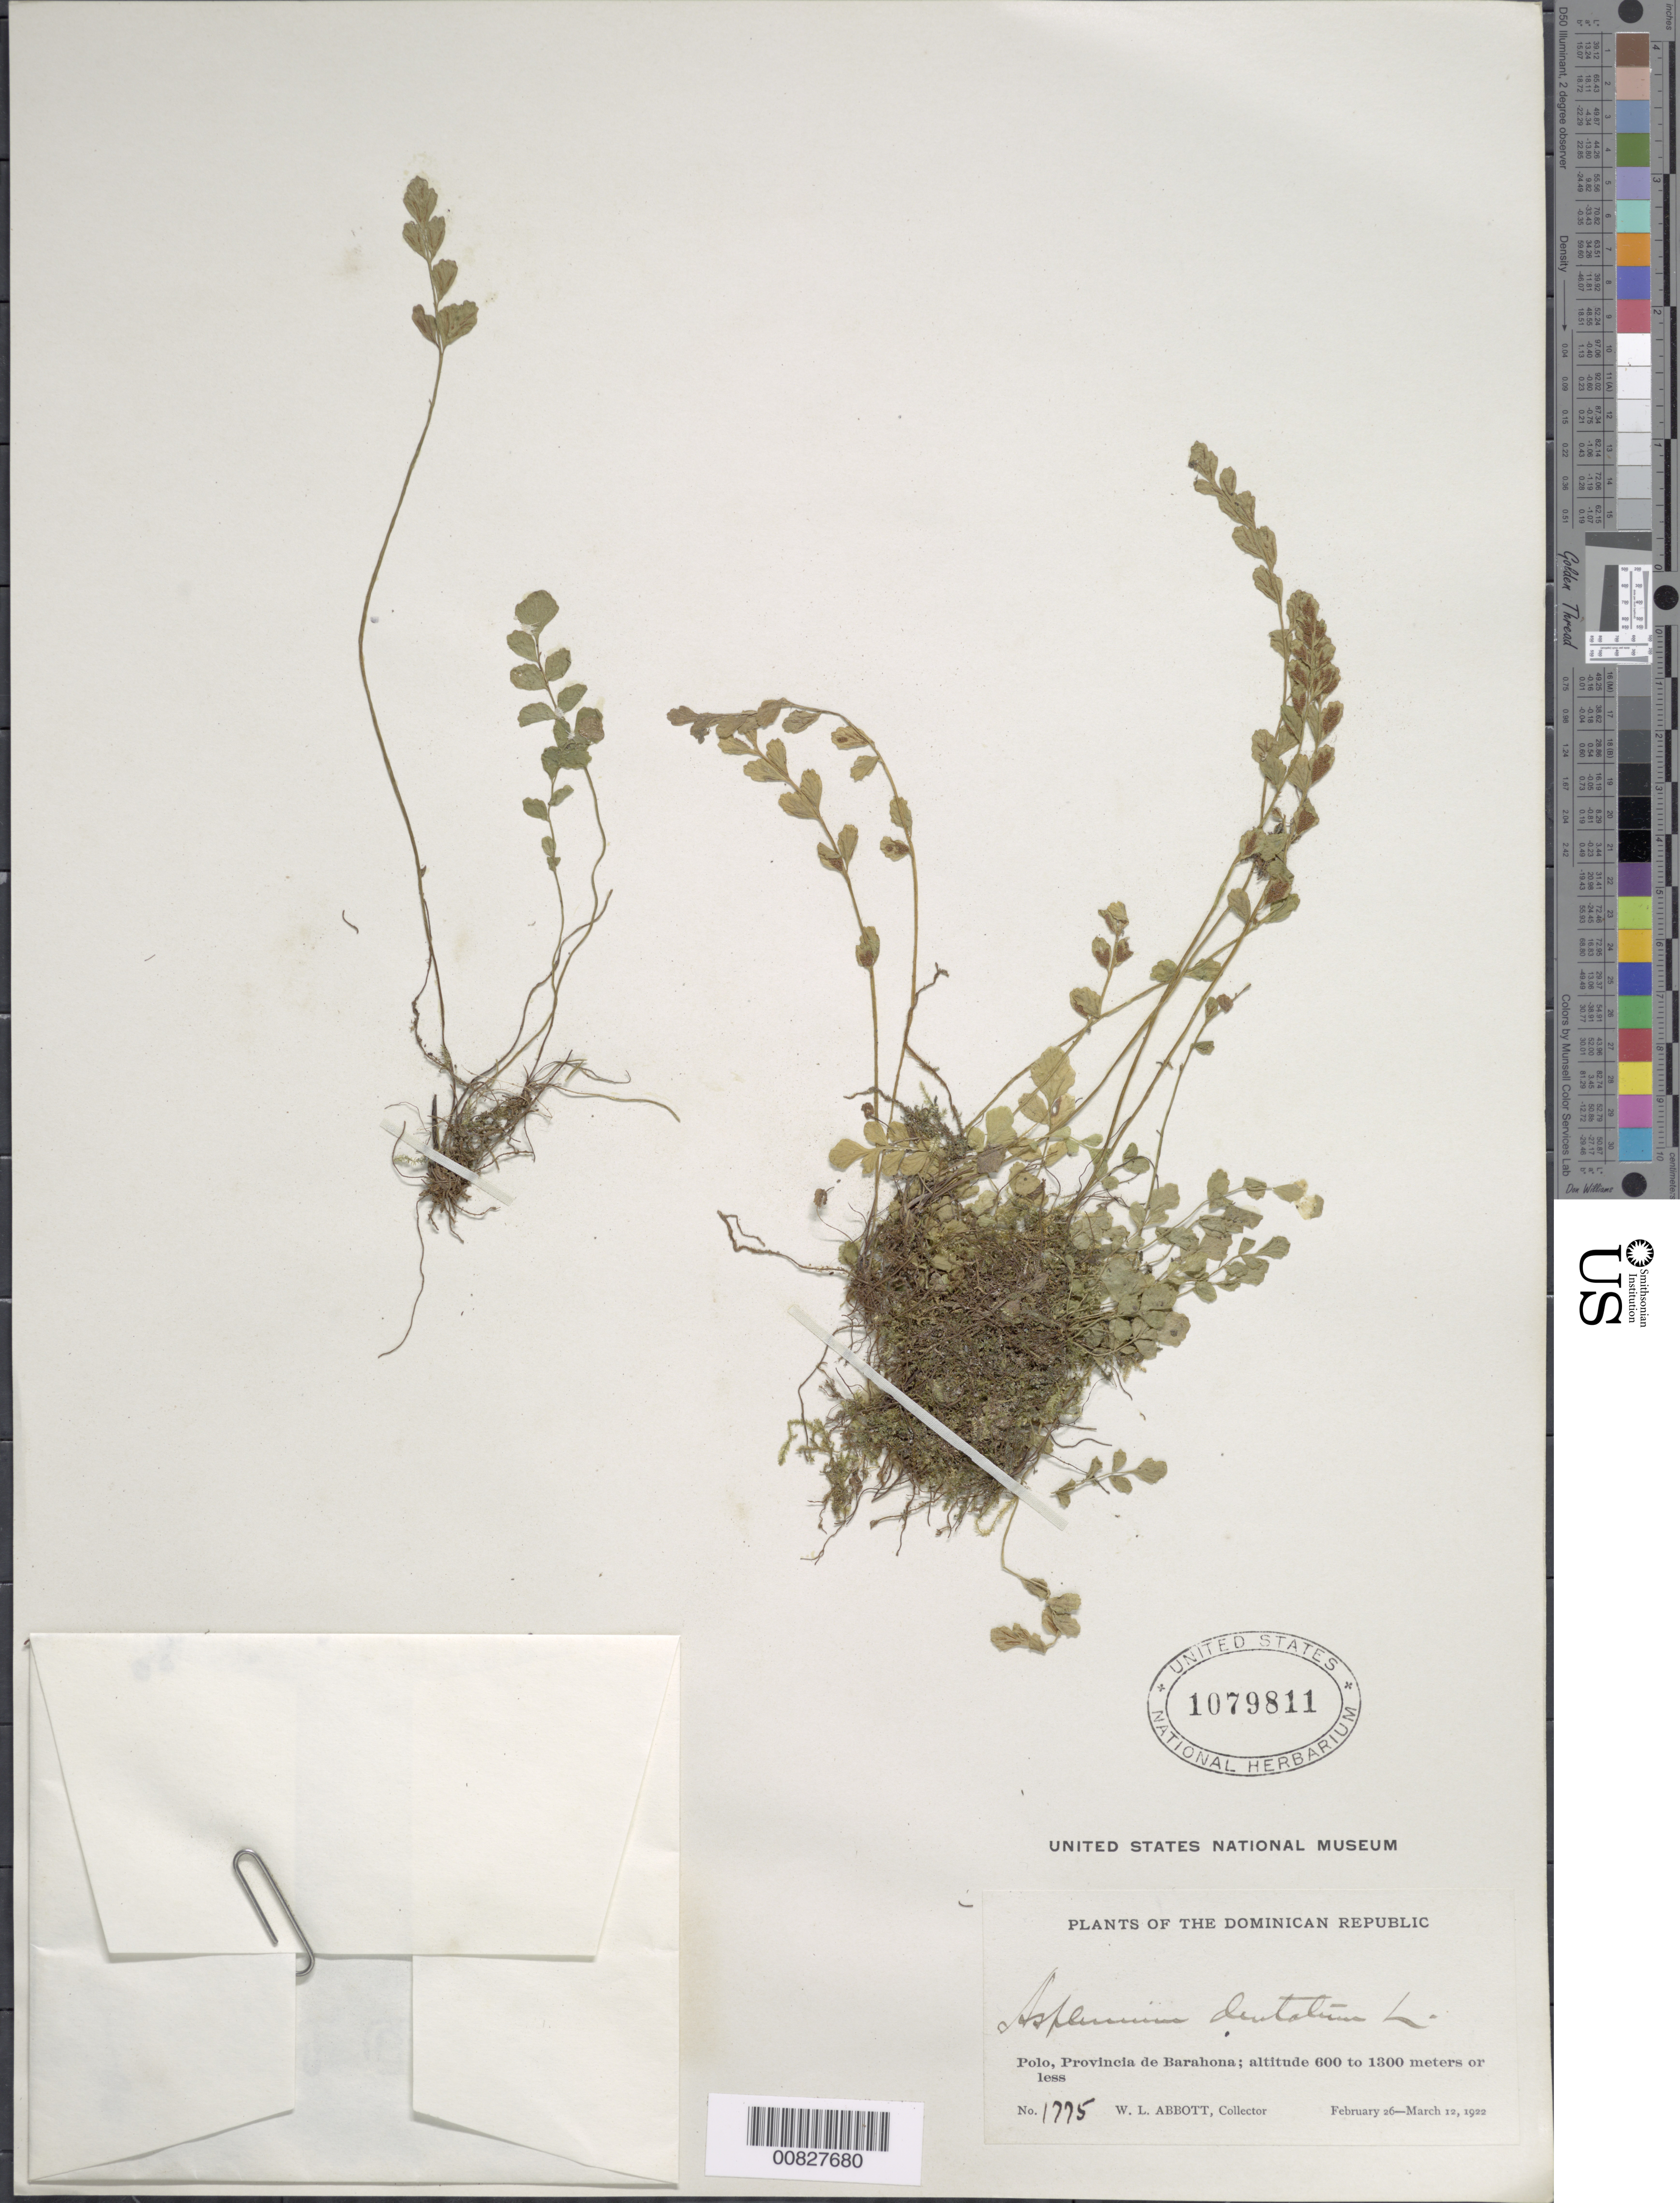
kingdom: Plantae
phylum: Tracheophyta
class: Polypodiopsida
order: Polypodiales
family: Aspleniaceae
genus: Asplenium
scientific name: Asplenium trichomanes-dentatum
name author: L.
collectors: W. L. Abbott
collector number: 1775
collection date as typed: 26 Feb 1922 12 Mar 1922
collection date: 1922-02-26/1922-03-12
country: Dominican Republic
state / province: Barahona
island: Hispaniola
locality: Polo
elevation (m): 600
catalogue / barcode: US 1079811